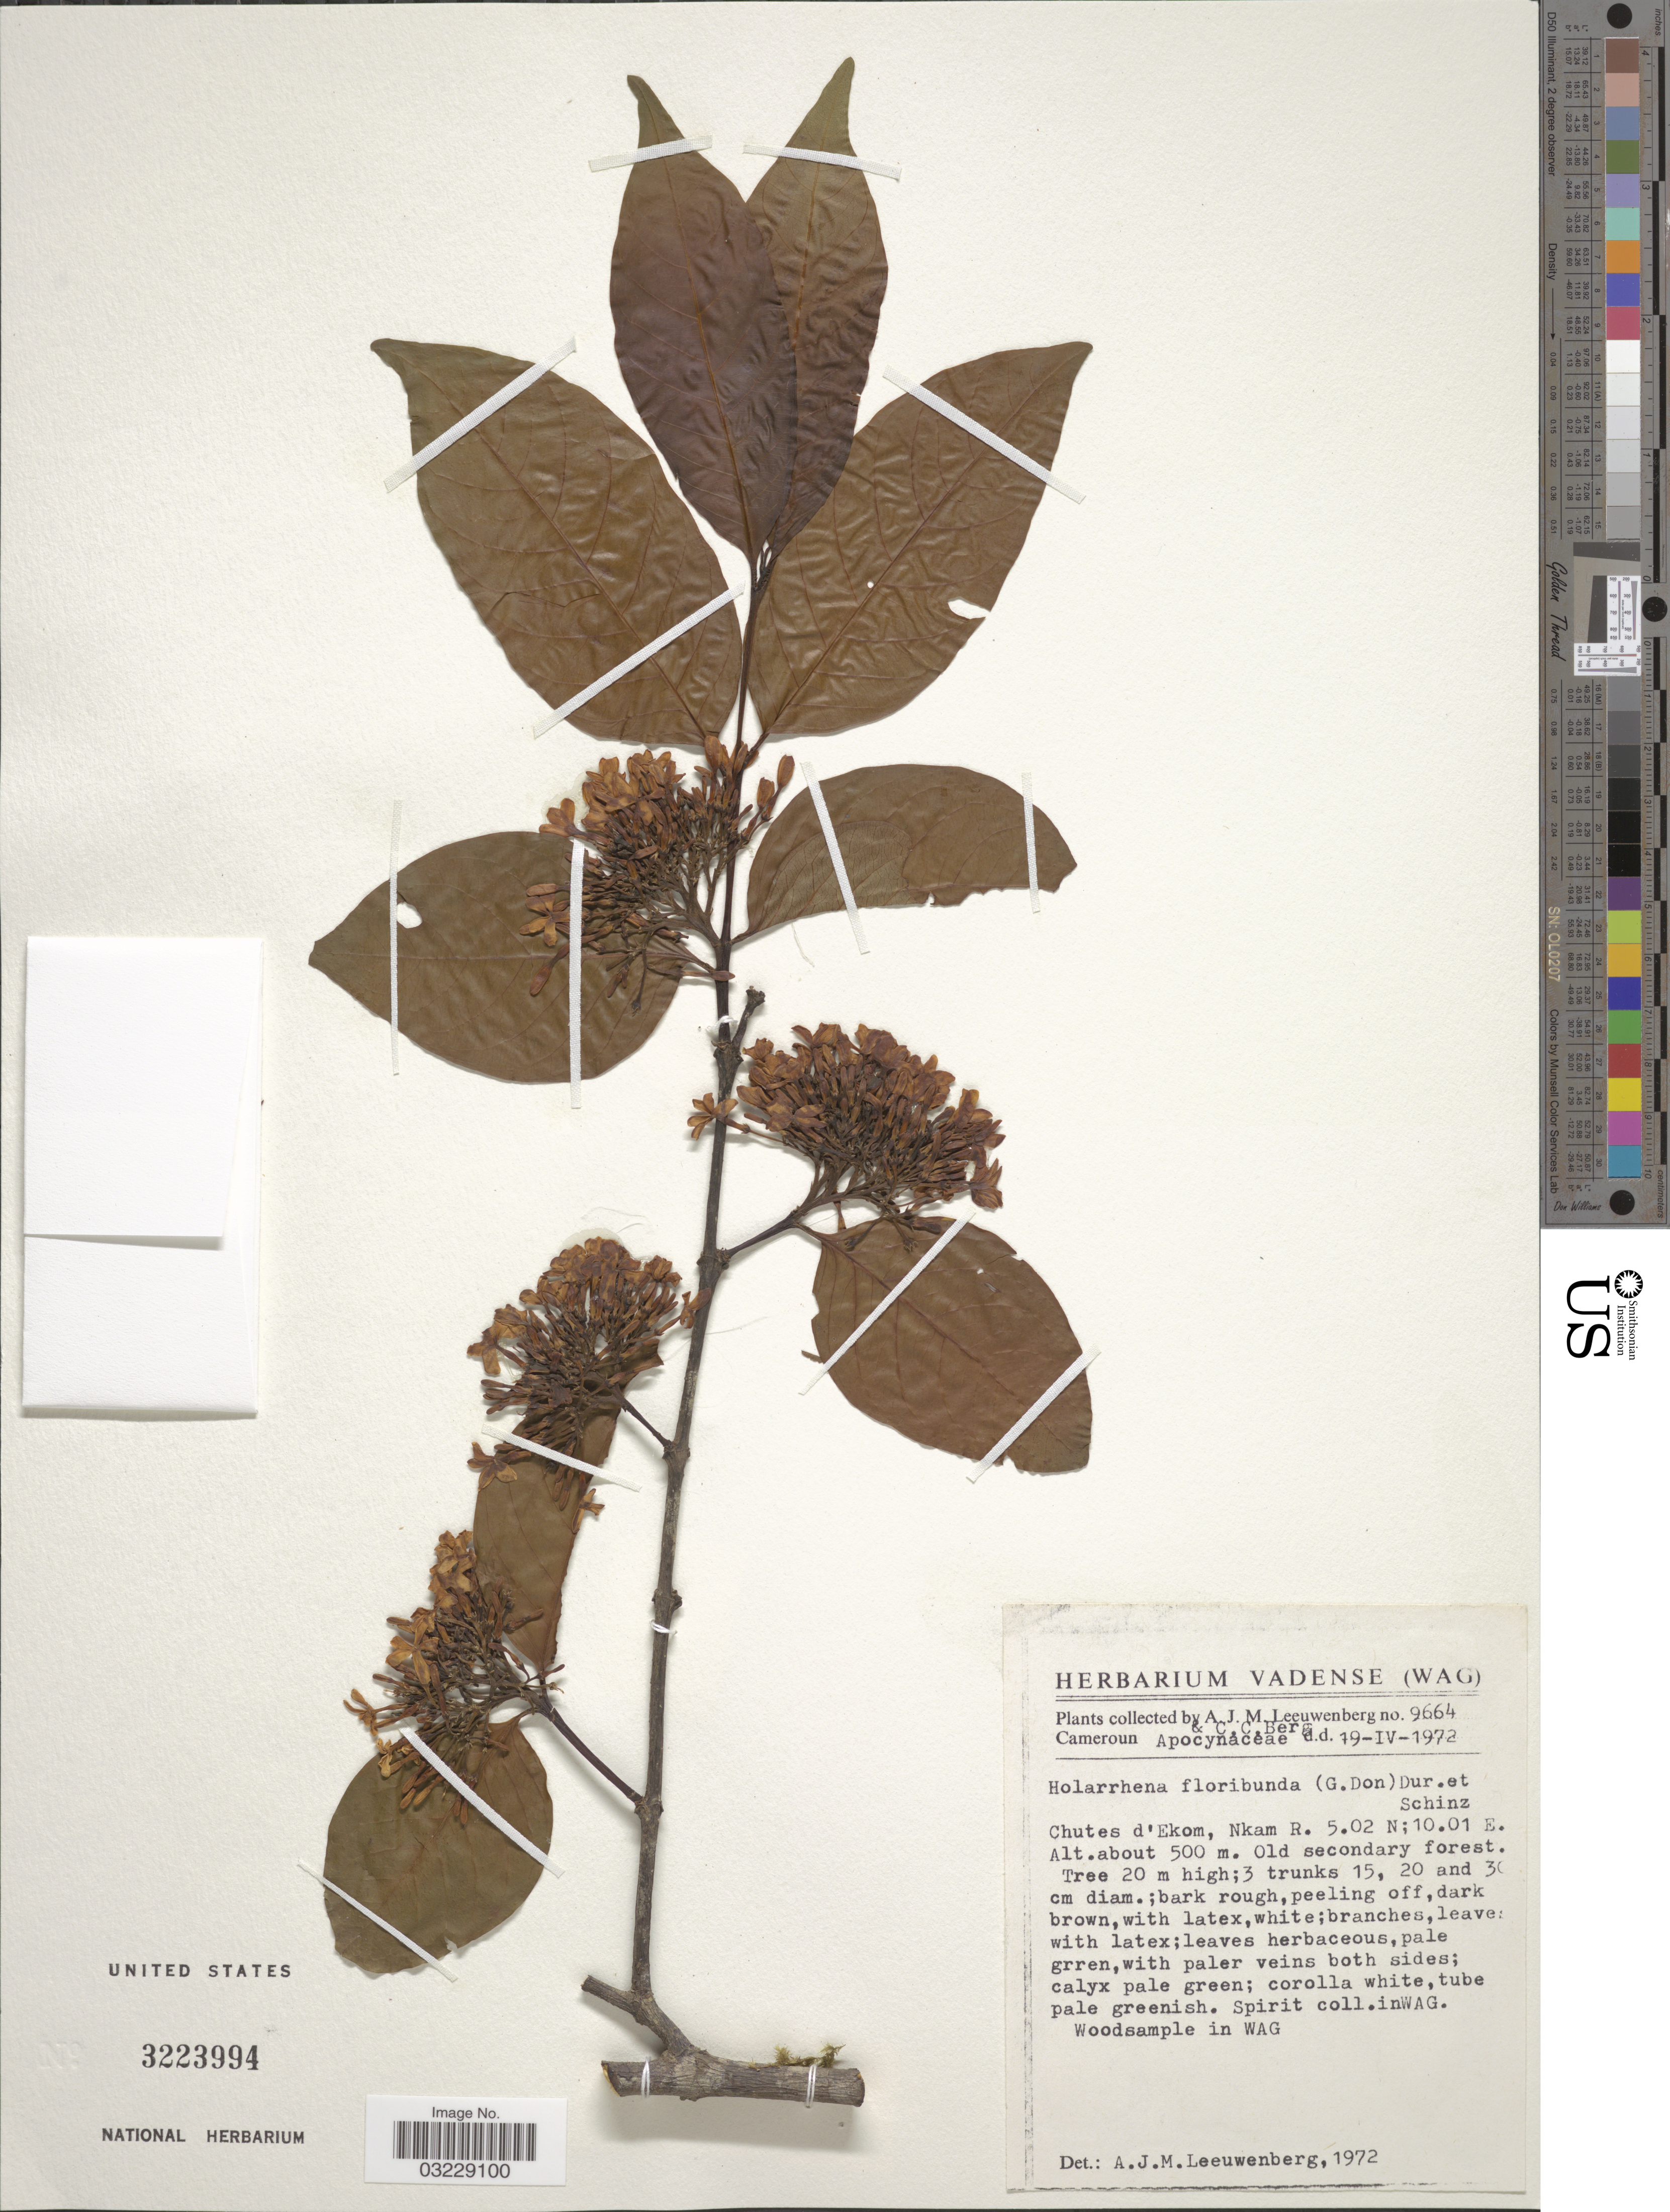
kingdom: Plantae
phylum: Tracheophyta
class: Magnoliopsida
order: Gentianales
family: Apocynaceae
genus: Holarrhena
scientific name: Holarrhena floribunda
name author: (G. Don) Durand & Schinz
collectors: A. J. M. Leeuwenberg & C. C. Berg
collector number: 9664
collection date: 1972-04-19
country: Cameroon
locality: Chutes d'Ekom, Nkam R.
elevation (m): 500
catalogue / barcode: US 3223994